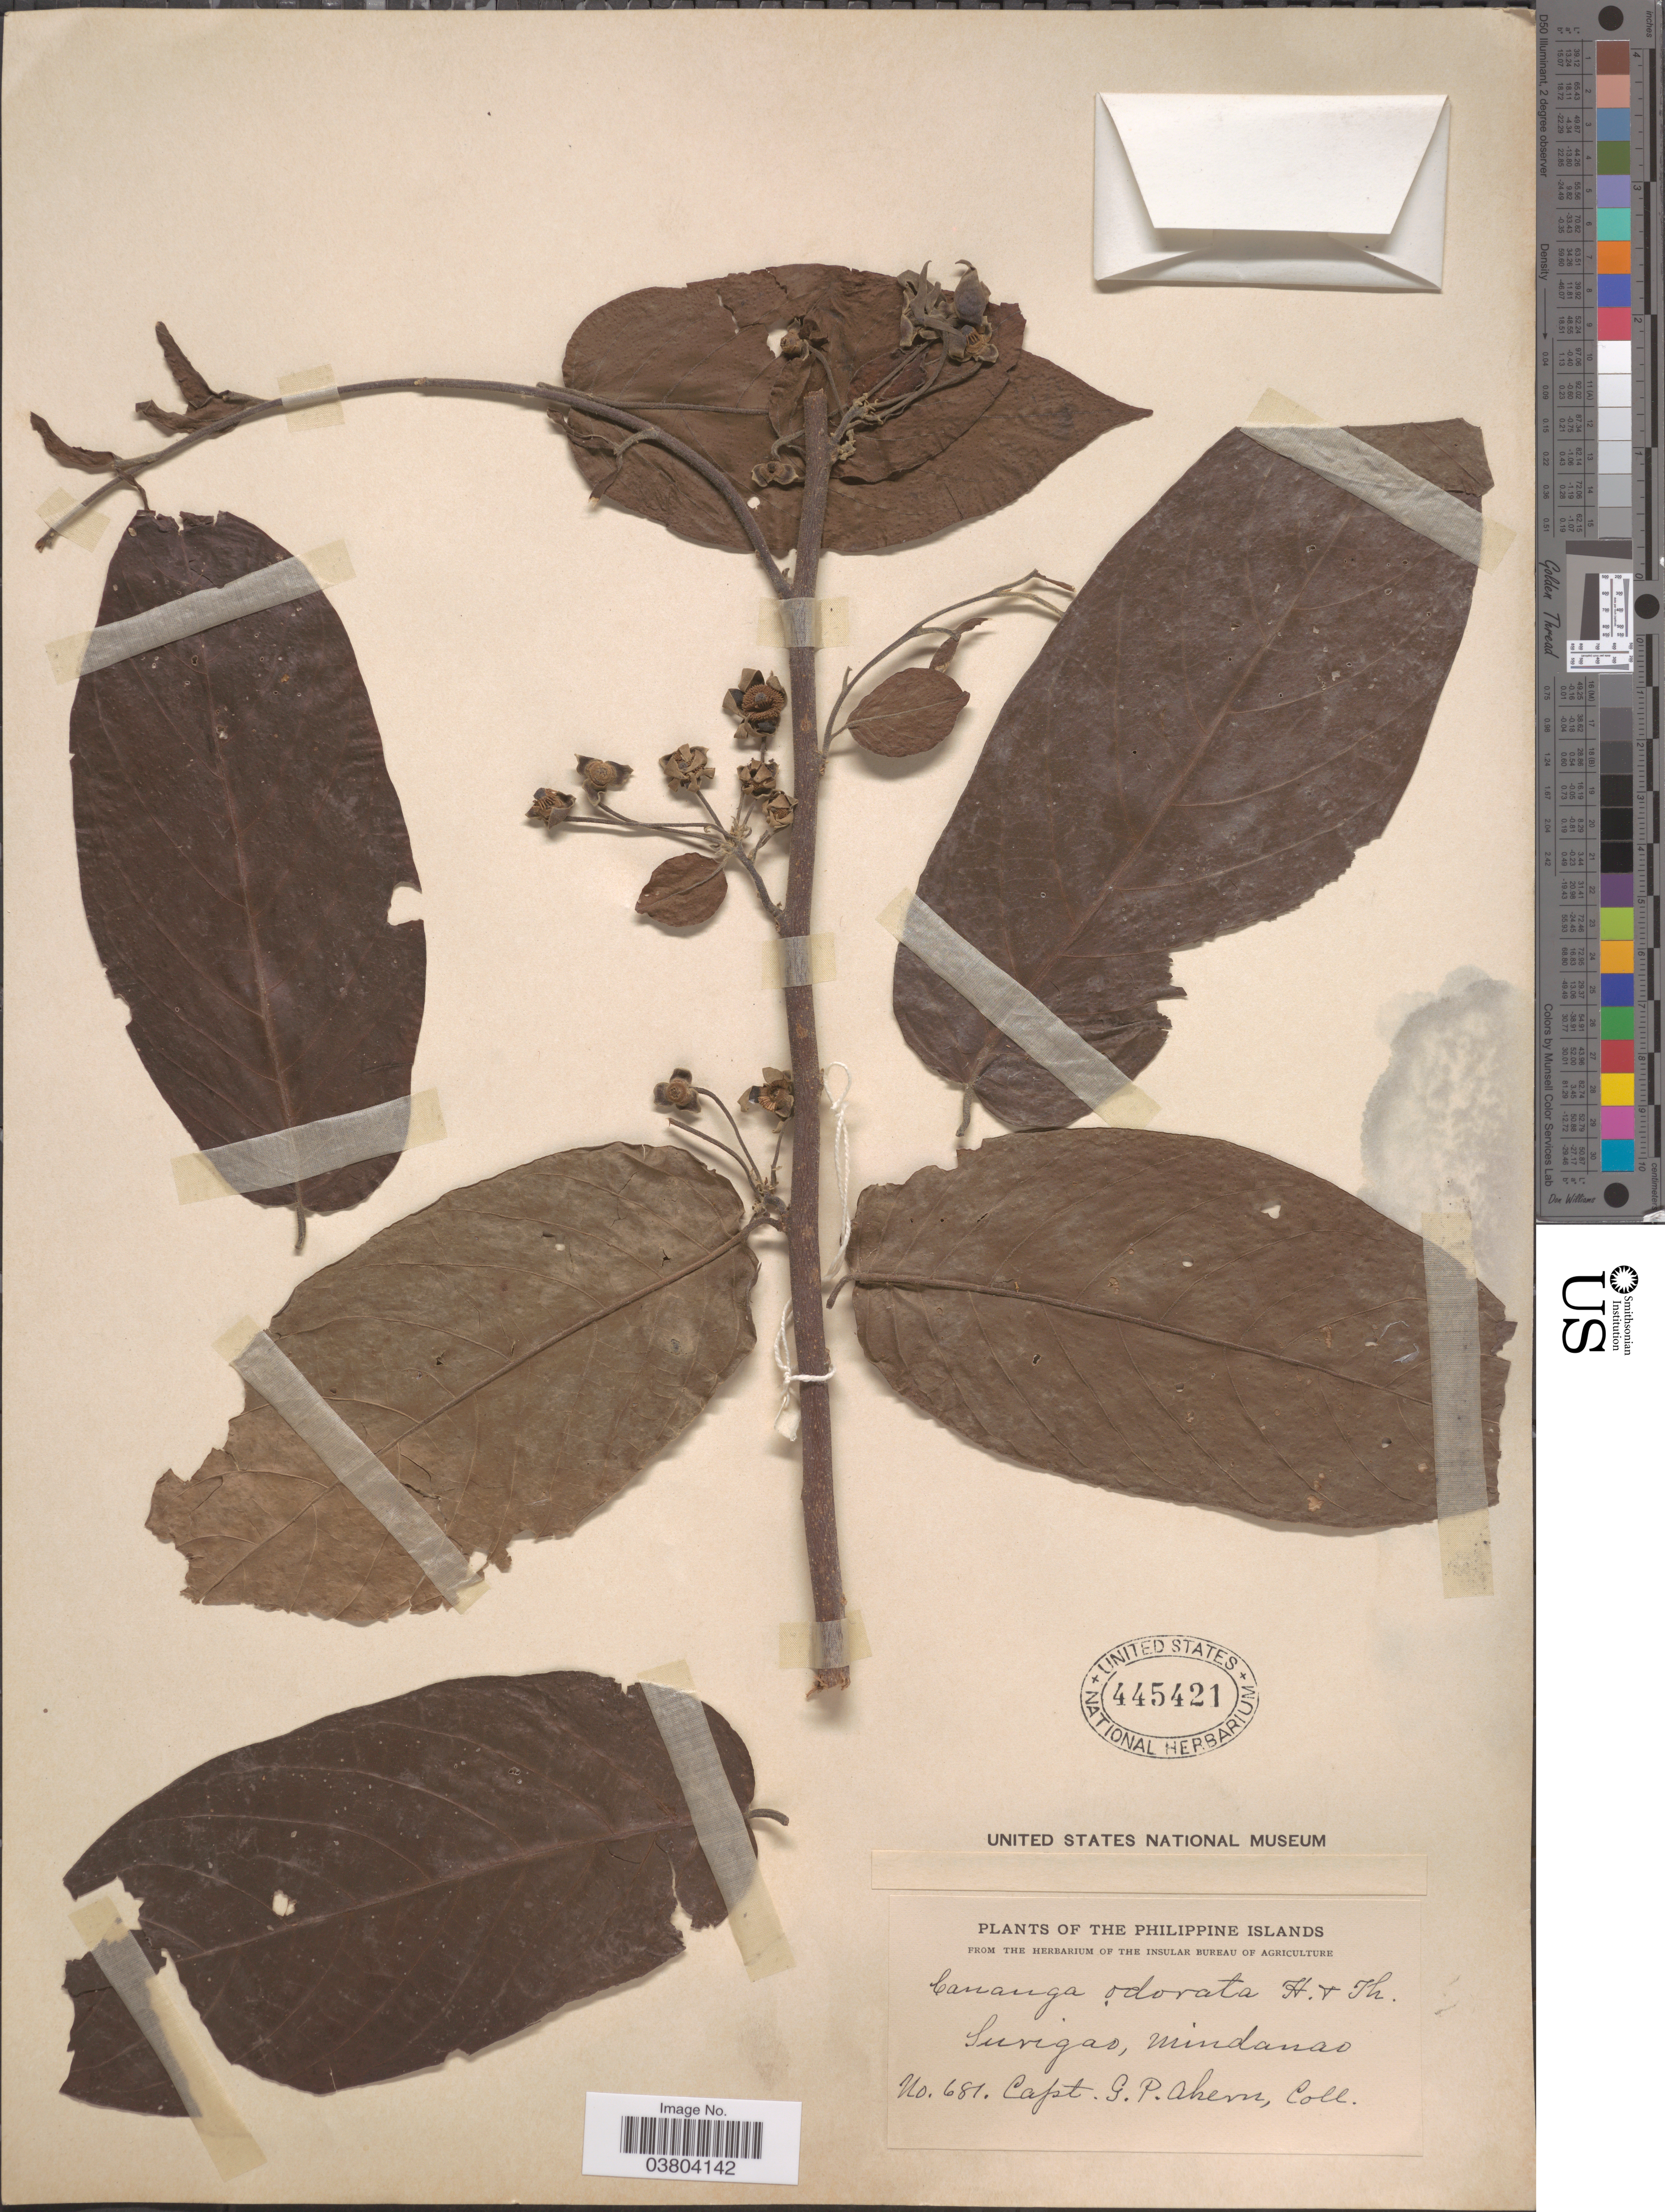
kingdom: Plantae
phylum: Tracheophyta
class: Magnoliopsida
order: Magnoliales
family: Annonaceae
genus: Cananga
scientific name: Cananga odorata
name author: (Lam.) Hook. f. & Thomson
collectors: G. Ahern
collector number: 681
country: Philippines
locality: The Philippine Islands. Surigao, Mindanao.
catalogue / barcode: US 445421